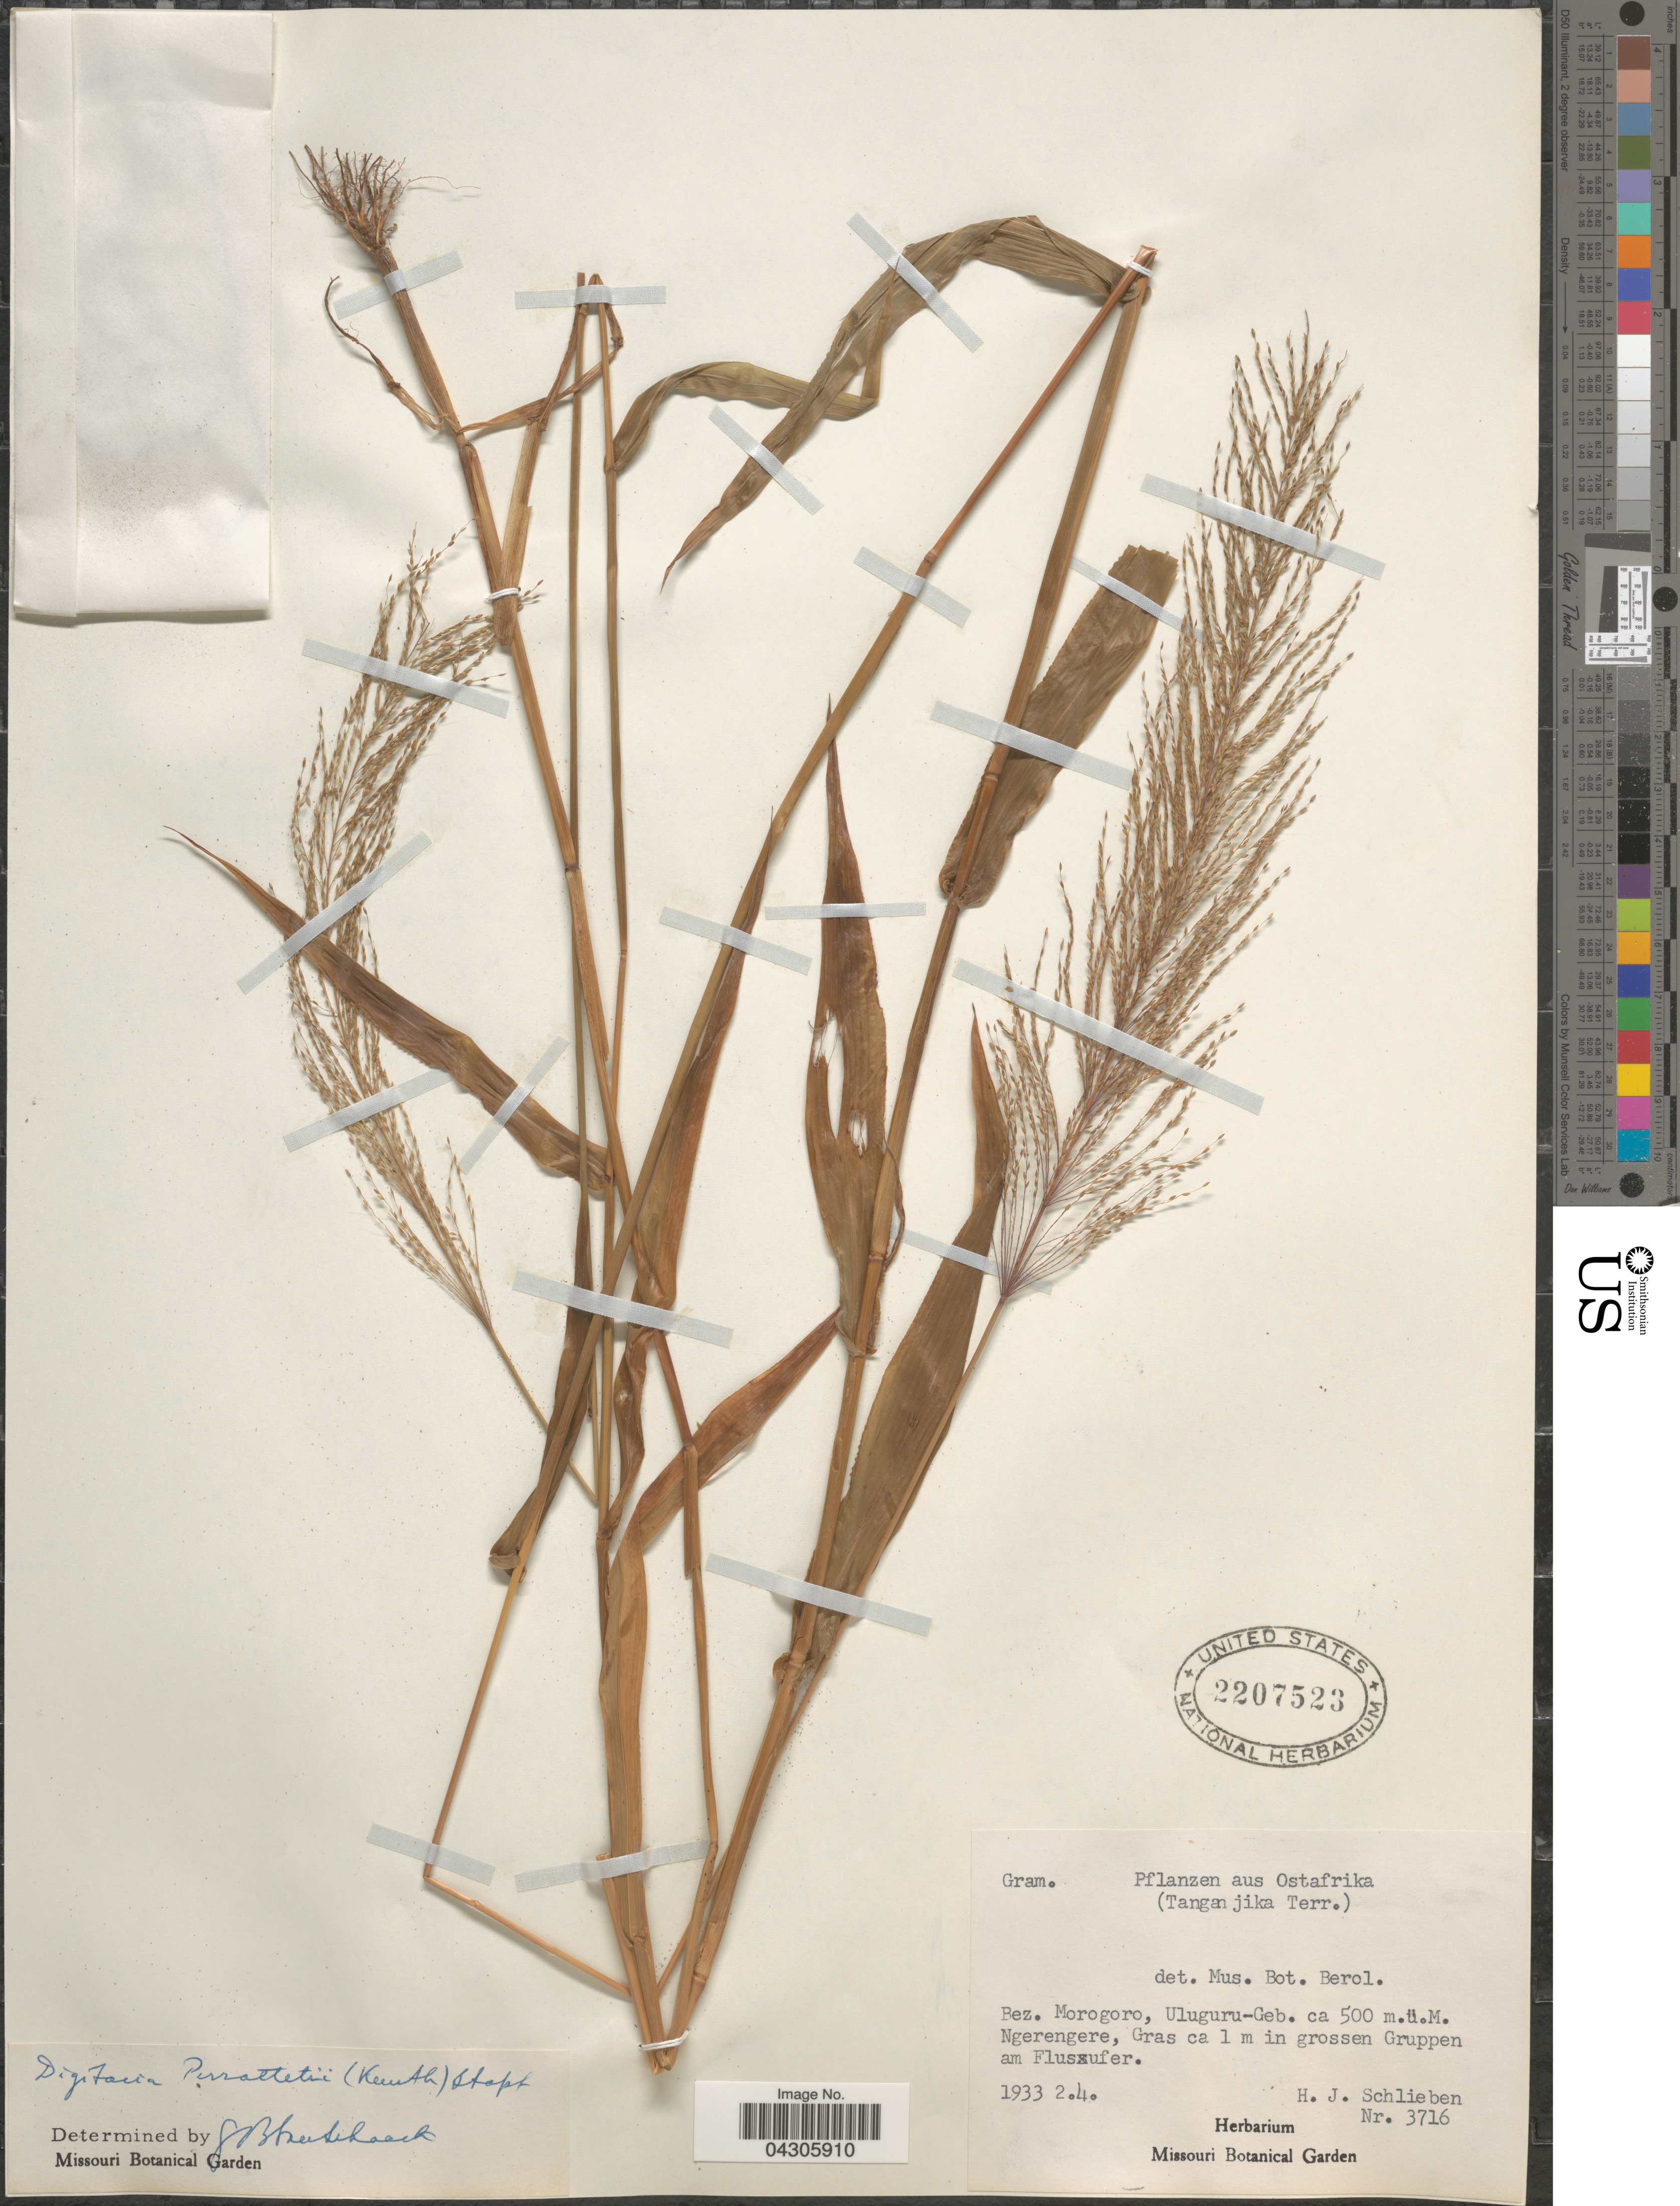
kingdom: Plantae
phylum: Tracheophyta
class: Liliopsida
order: Poales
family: Poaceae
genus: Digitaria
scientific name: Digitaria perrottetii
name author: (Kunth) Stapf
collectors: H. J. Schlieben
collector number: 3716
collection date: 1933-02-04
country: Tanzania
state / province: Morogoro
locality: Ostafrika (Tanganjika Terr.). Bez. Morogoro, Uluguru-Geb.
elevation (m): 500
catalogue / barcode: US 2207523